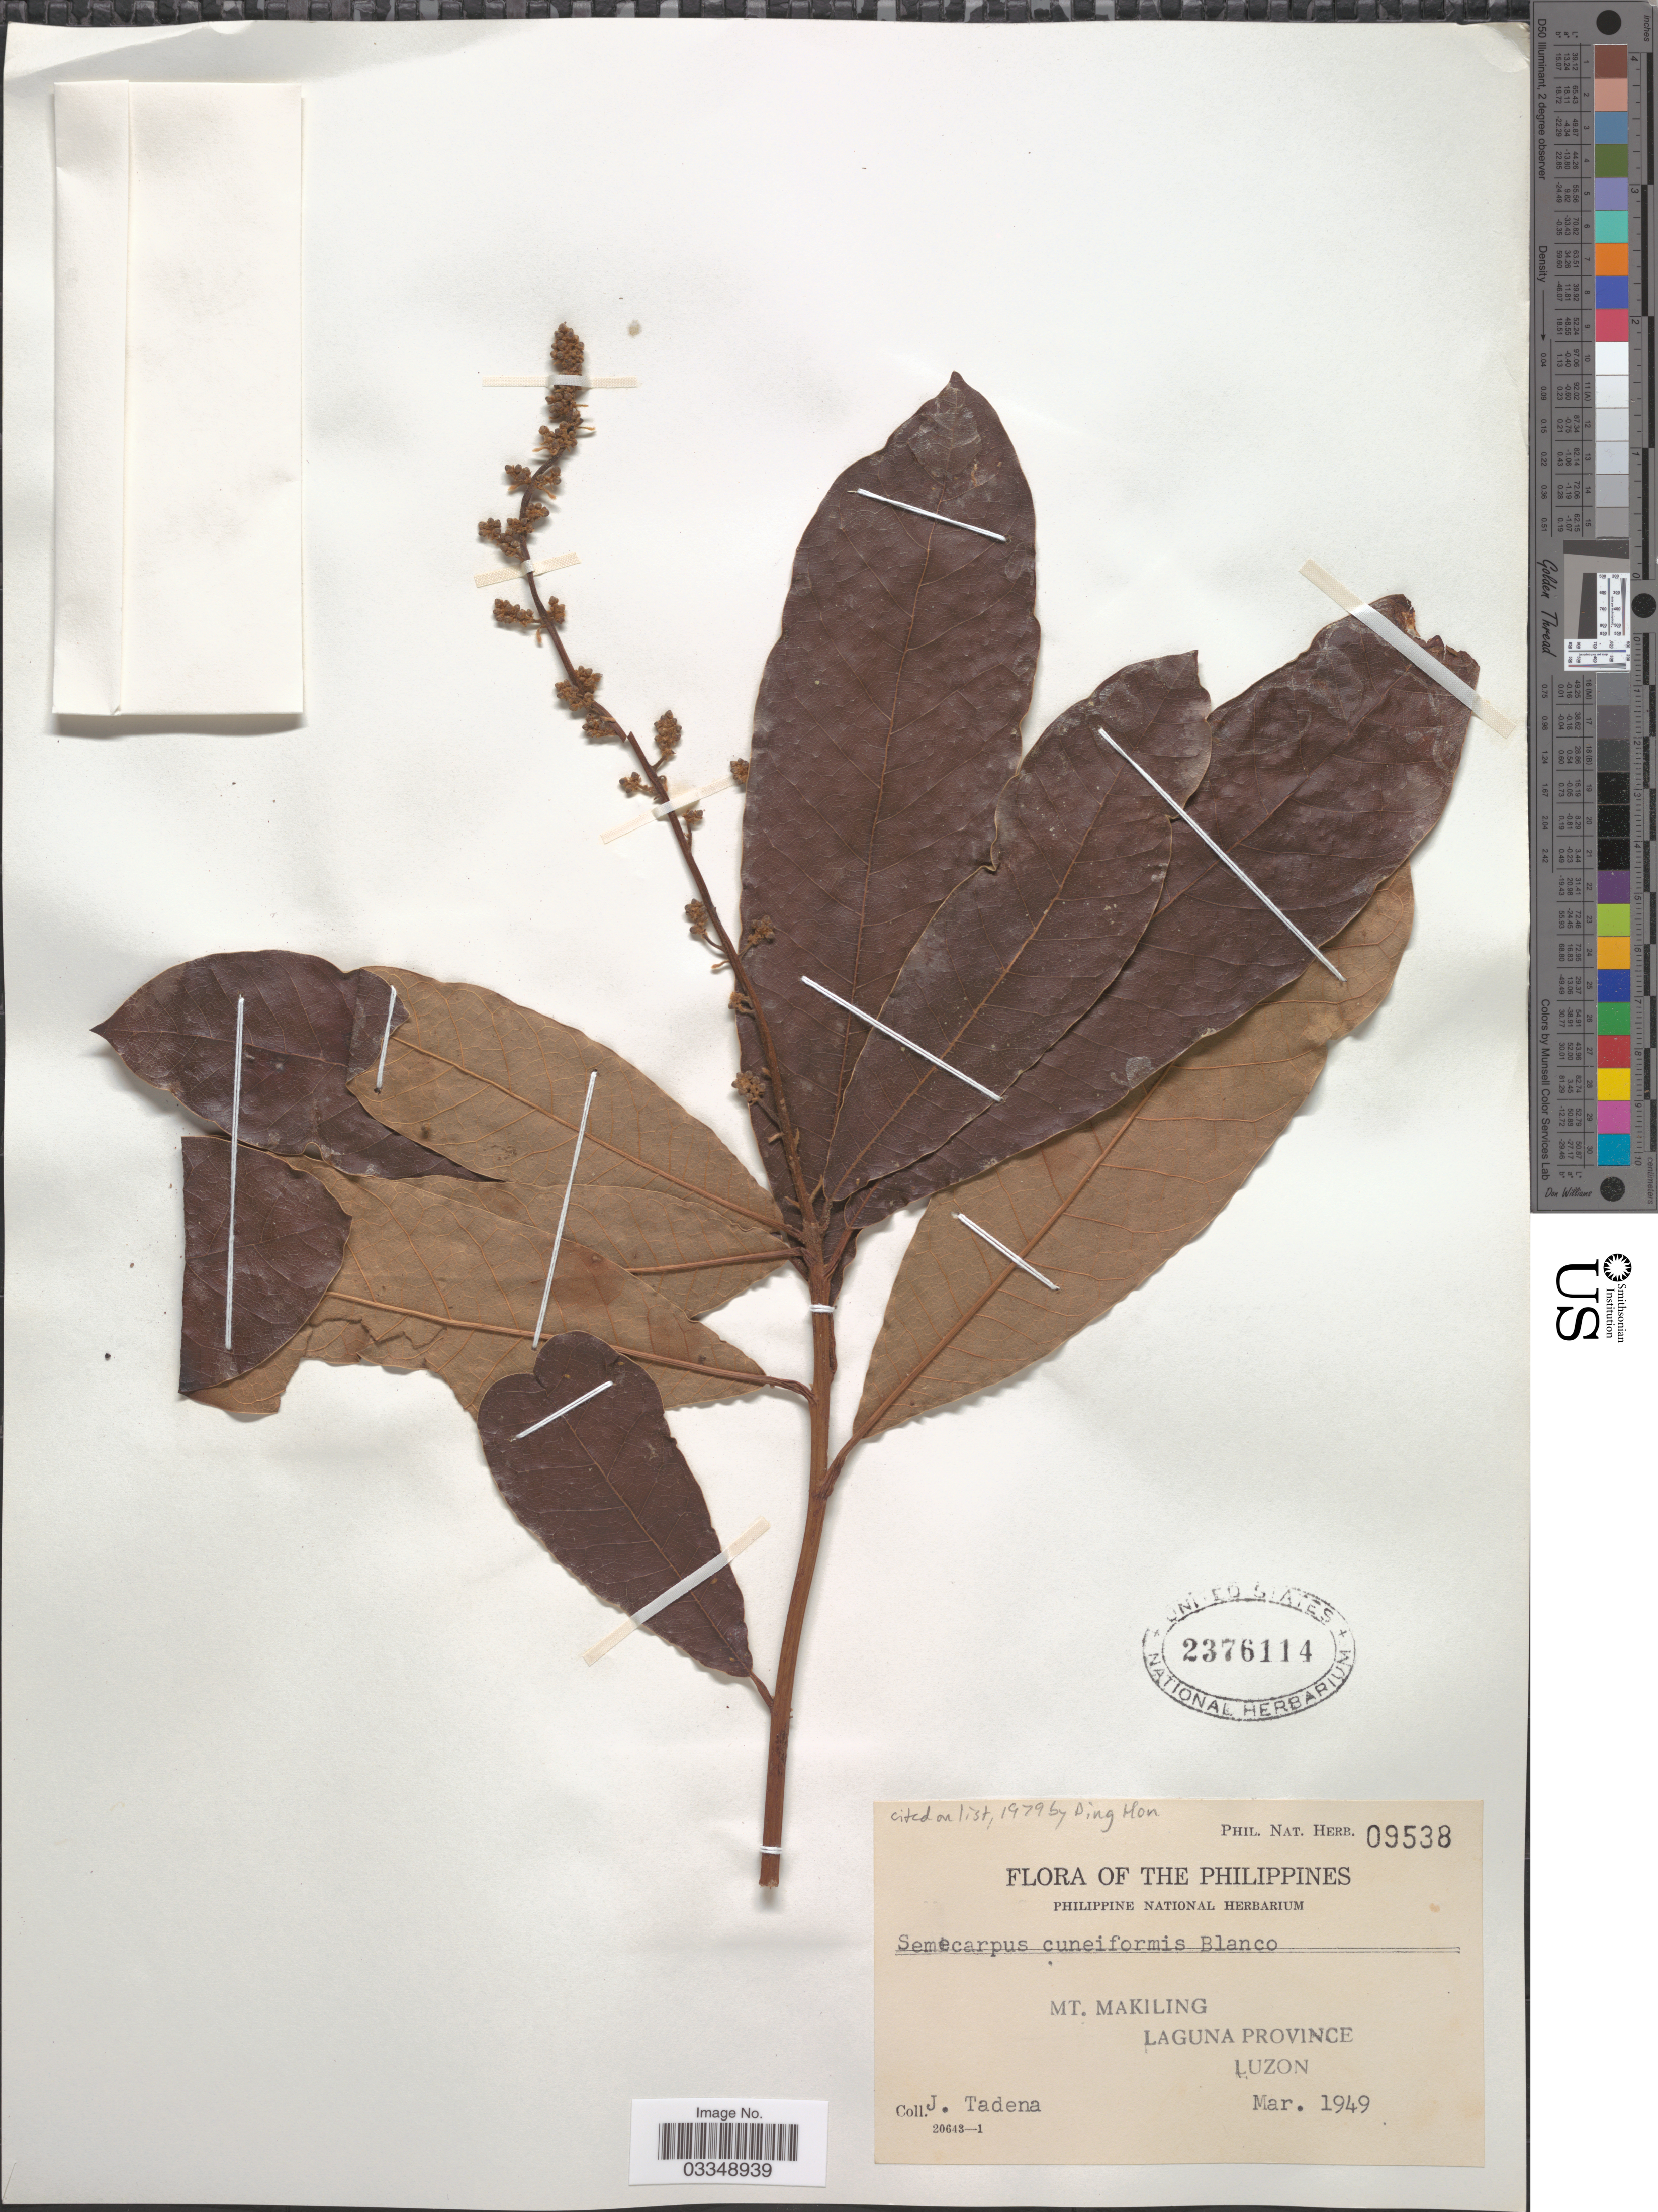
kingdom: Plantae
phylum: Tracheophyta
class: Magnoliopsida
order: Sapindales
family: Anacardiaceae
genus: Semecarpus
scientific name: Semecarpus cuneiformis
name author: Blanco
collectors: J. Tadena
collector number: Phil. Nat. Herb. 09538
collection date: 1949-03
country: Philippines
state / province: Calabarzon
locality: Mt. Makiling. Laguna Province. Luzon.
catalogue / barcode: US 2376114